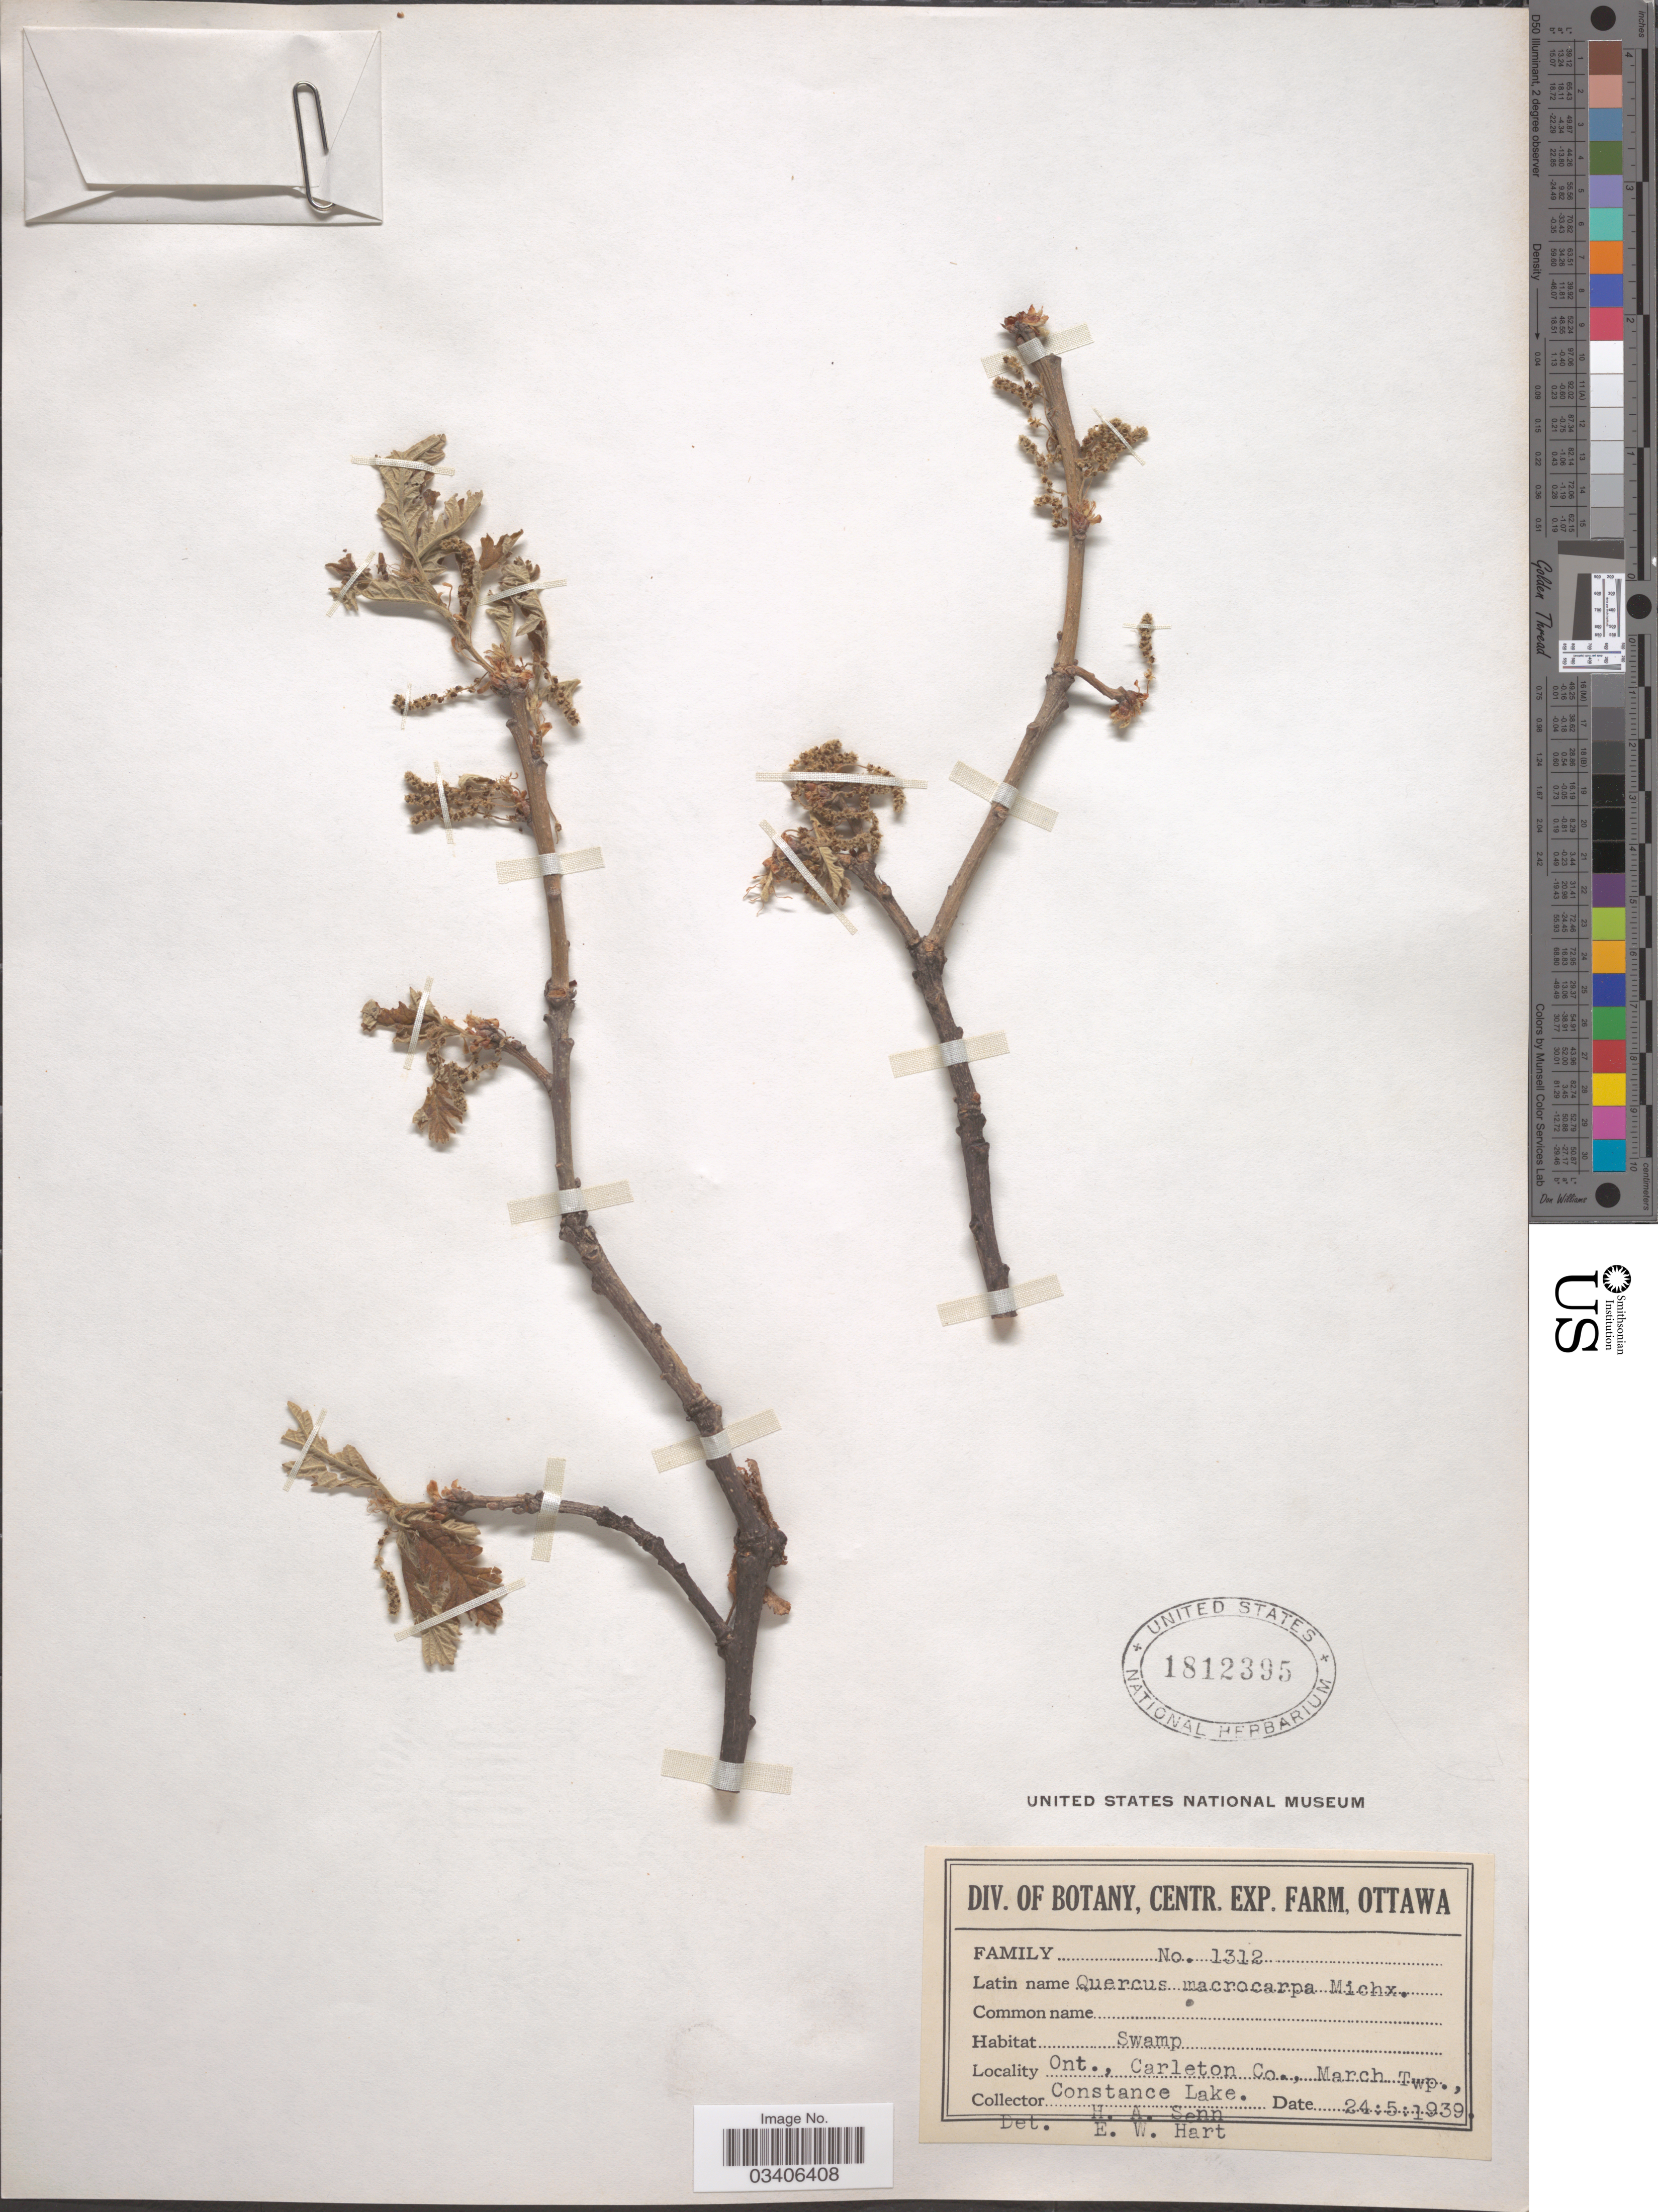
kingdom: Plantae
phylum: Tracheophyta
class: Magnoliopsida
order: Fagales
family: Fagaceae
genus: Quercus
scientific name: Quercus macrocarpa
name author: Michx.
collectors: H. Senn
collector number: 1312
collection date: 1939-05-24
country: Canada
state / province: Ontario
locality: Carleton Co., March Twp., Constance Lake.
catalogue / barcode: US 1812395